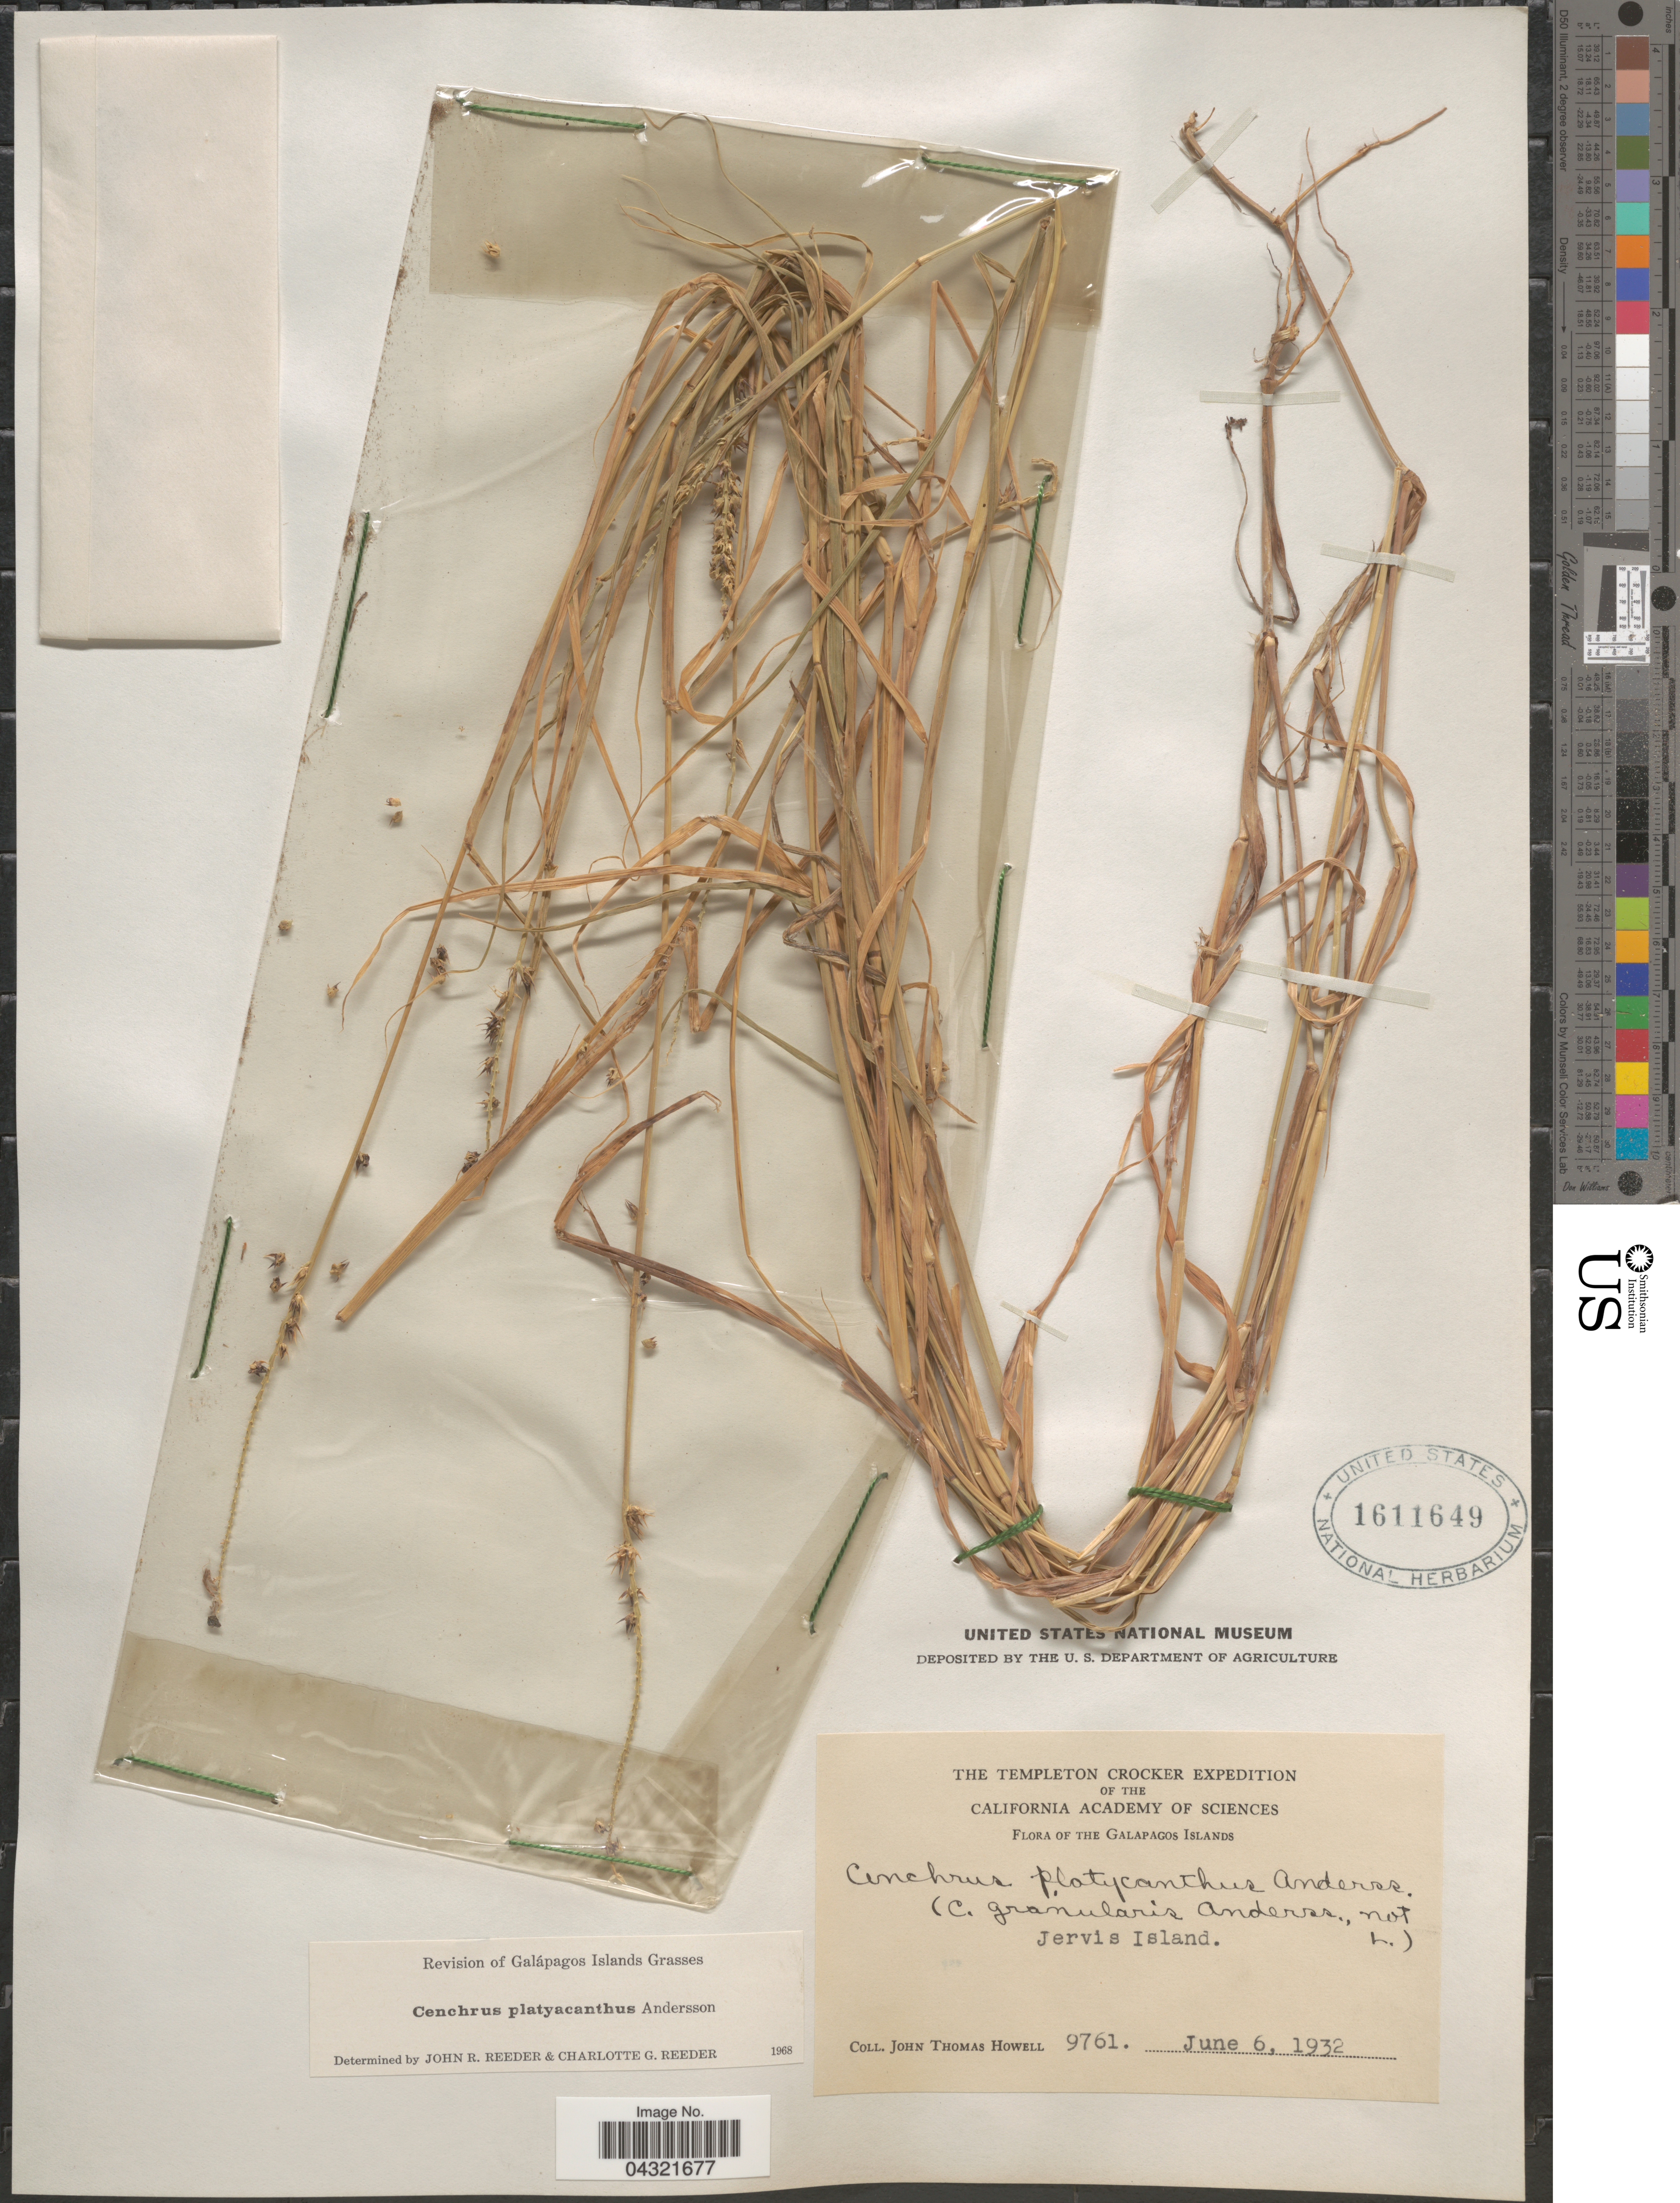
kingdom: Plantae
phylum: Tracheophyta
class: Liliopsida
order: Poales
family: Poaceae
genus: Cenchrus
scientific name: Cenchrus platyacanthus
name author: Andersson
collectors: J. T. Howell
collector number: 9761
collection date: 1932-06-06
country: Ecuador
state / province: Colón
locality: The Templeton Crocker Expedition. The Galapagos Islands. Jervis Island.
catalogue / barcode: US 1611649